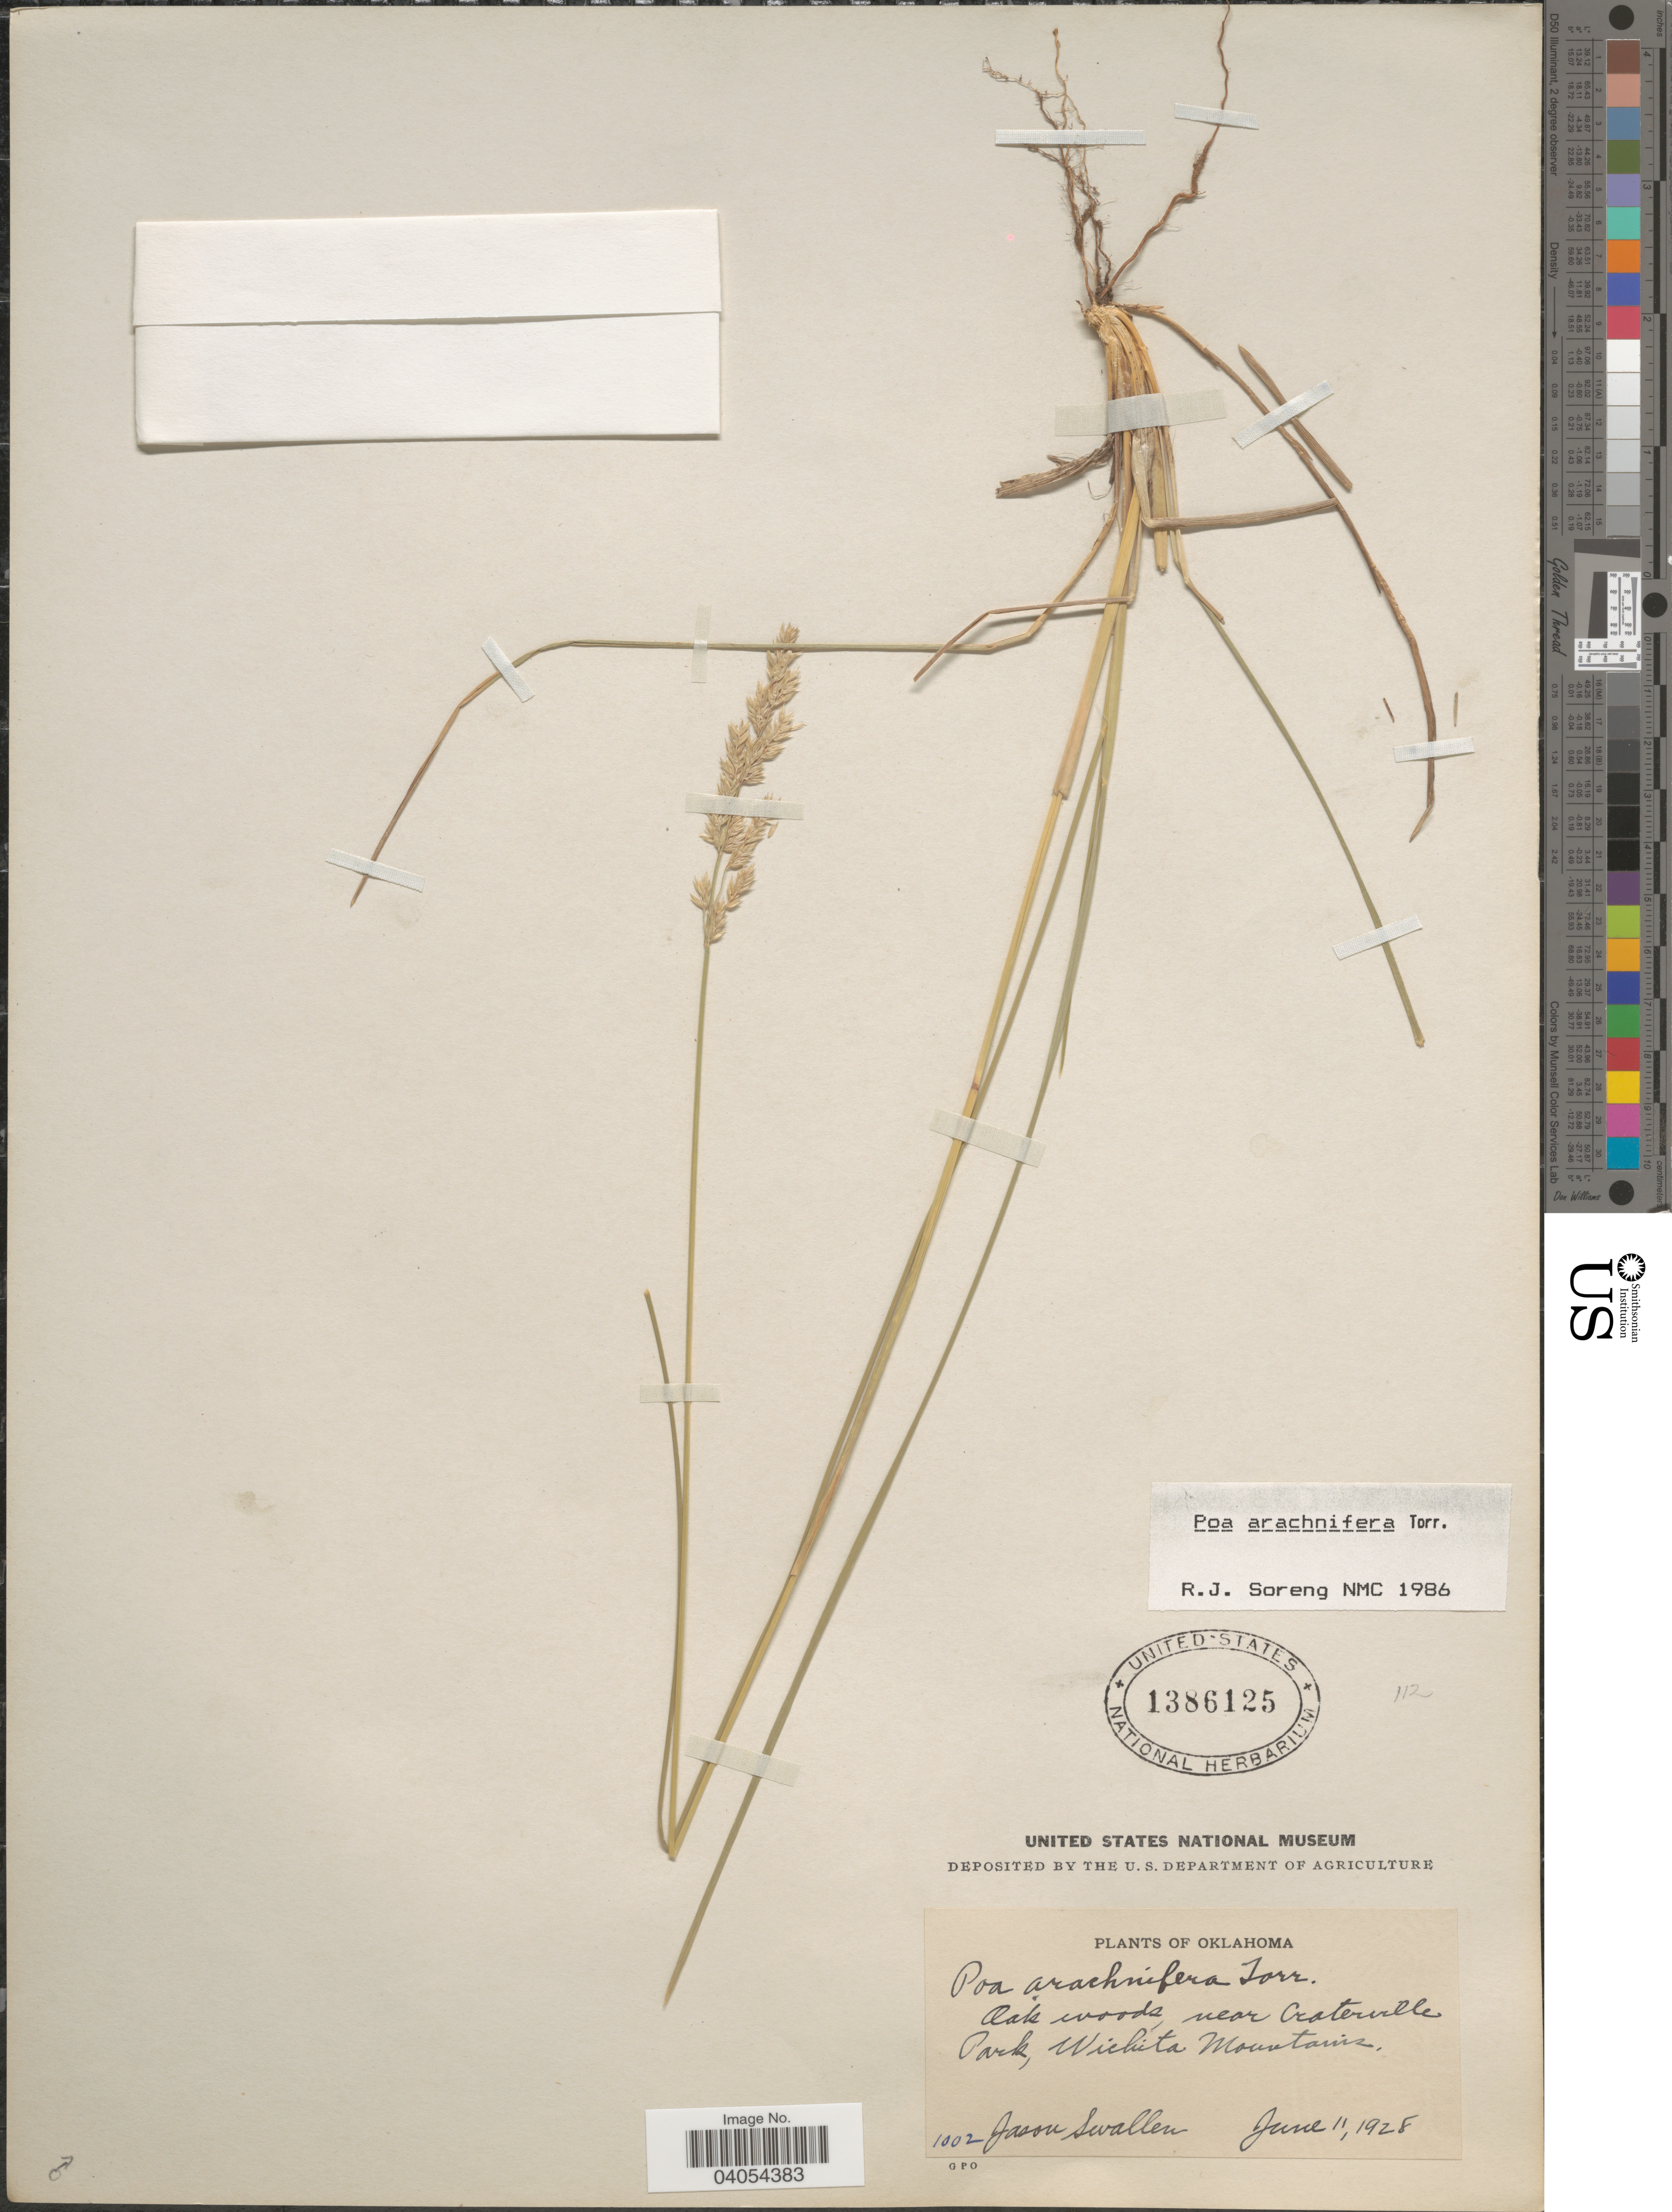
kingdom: Plantae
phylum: Tracheophyta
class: Liliopsida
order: Poales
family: Poaceae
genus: Poa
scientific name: Poa arachnifera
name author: Torr.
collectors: J. R. Swallen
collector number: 1002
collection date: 1928-06-11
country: United States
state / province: Oklahoma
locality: Near Craterville Park, Wichita Mountains.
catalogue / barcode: US 1386125